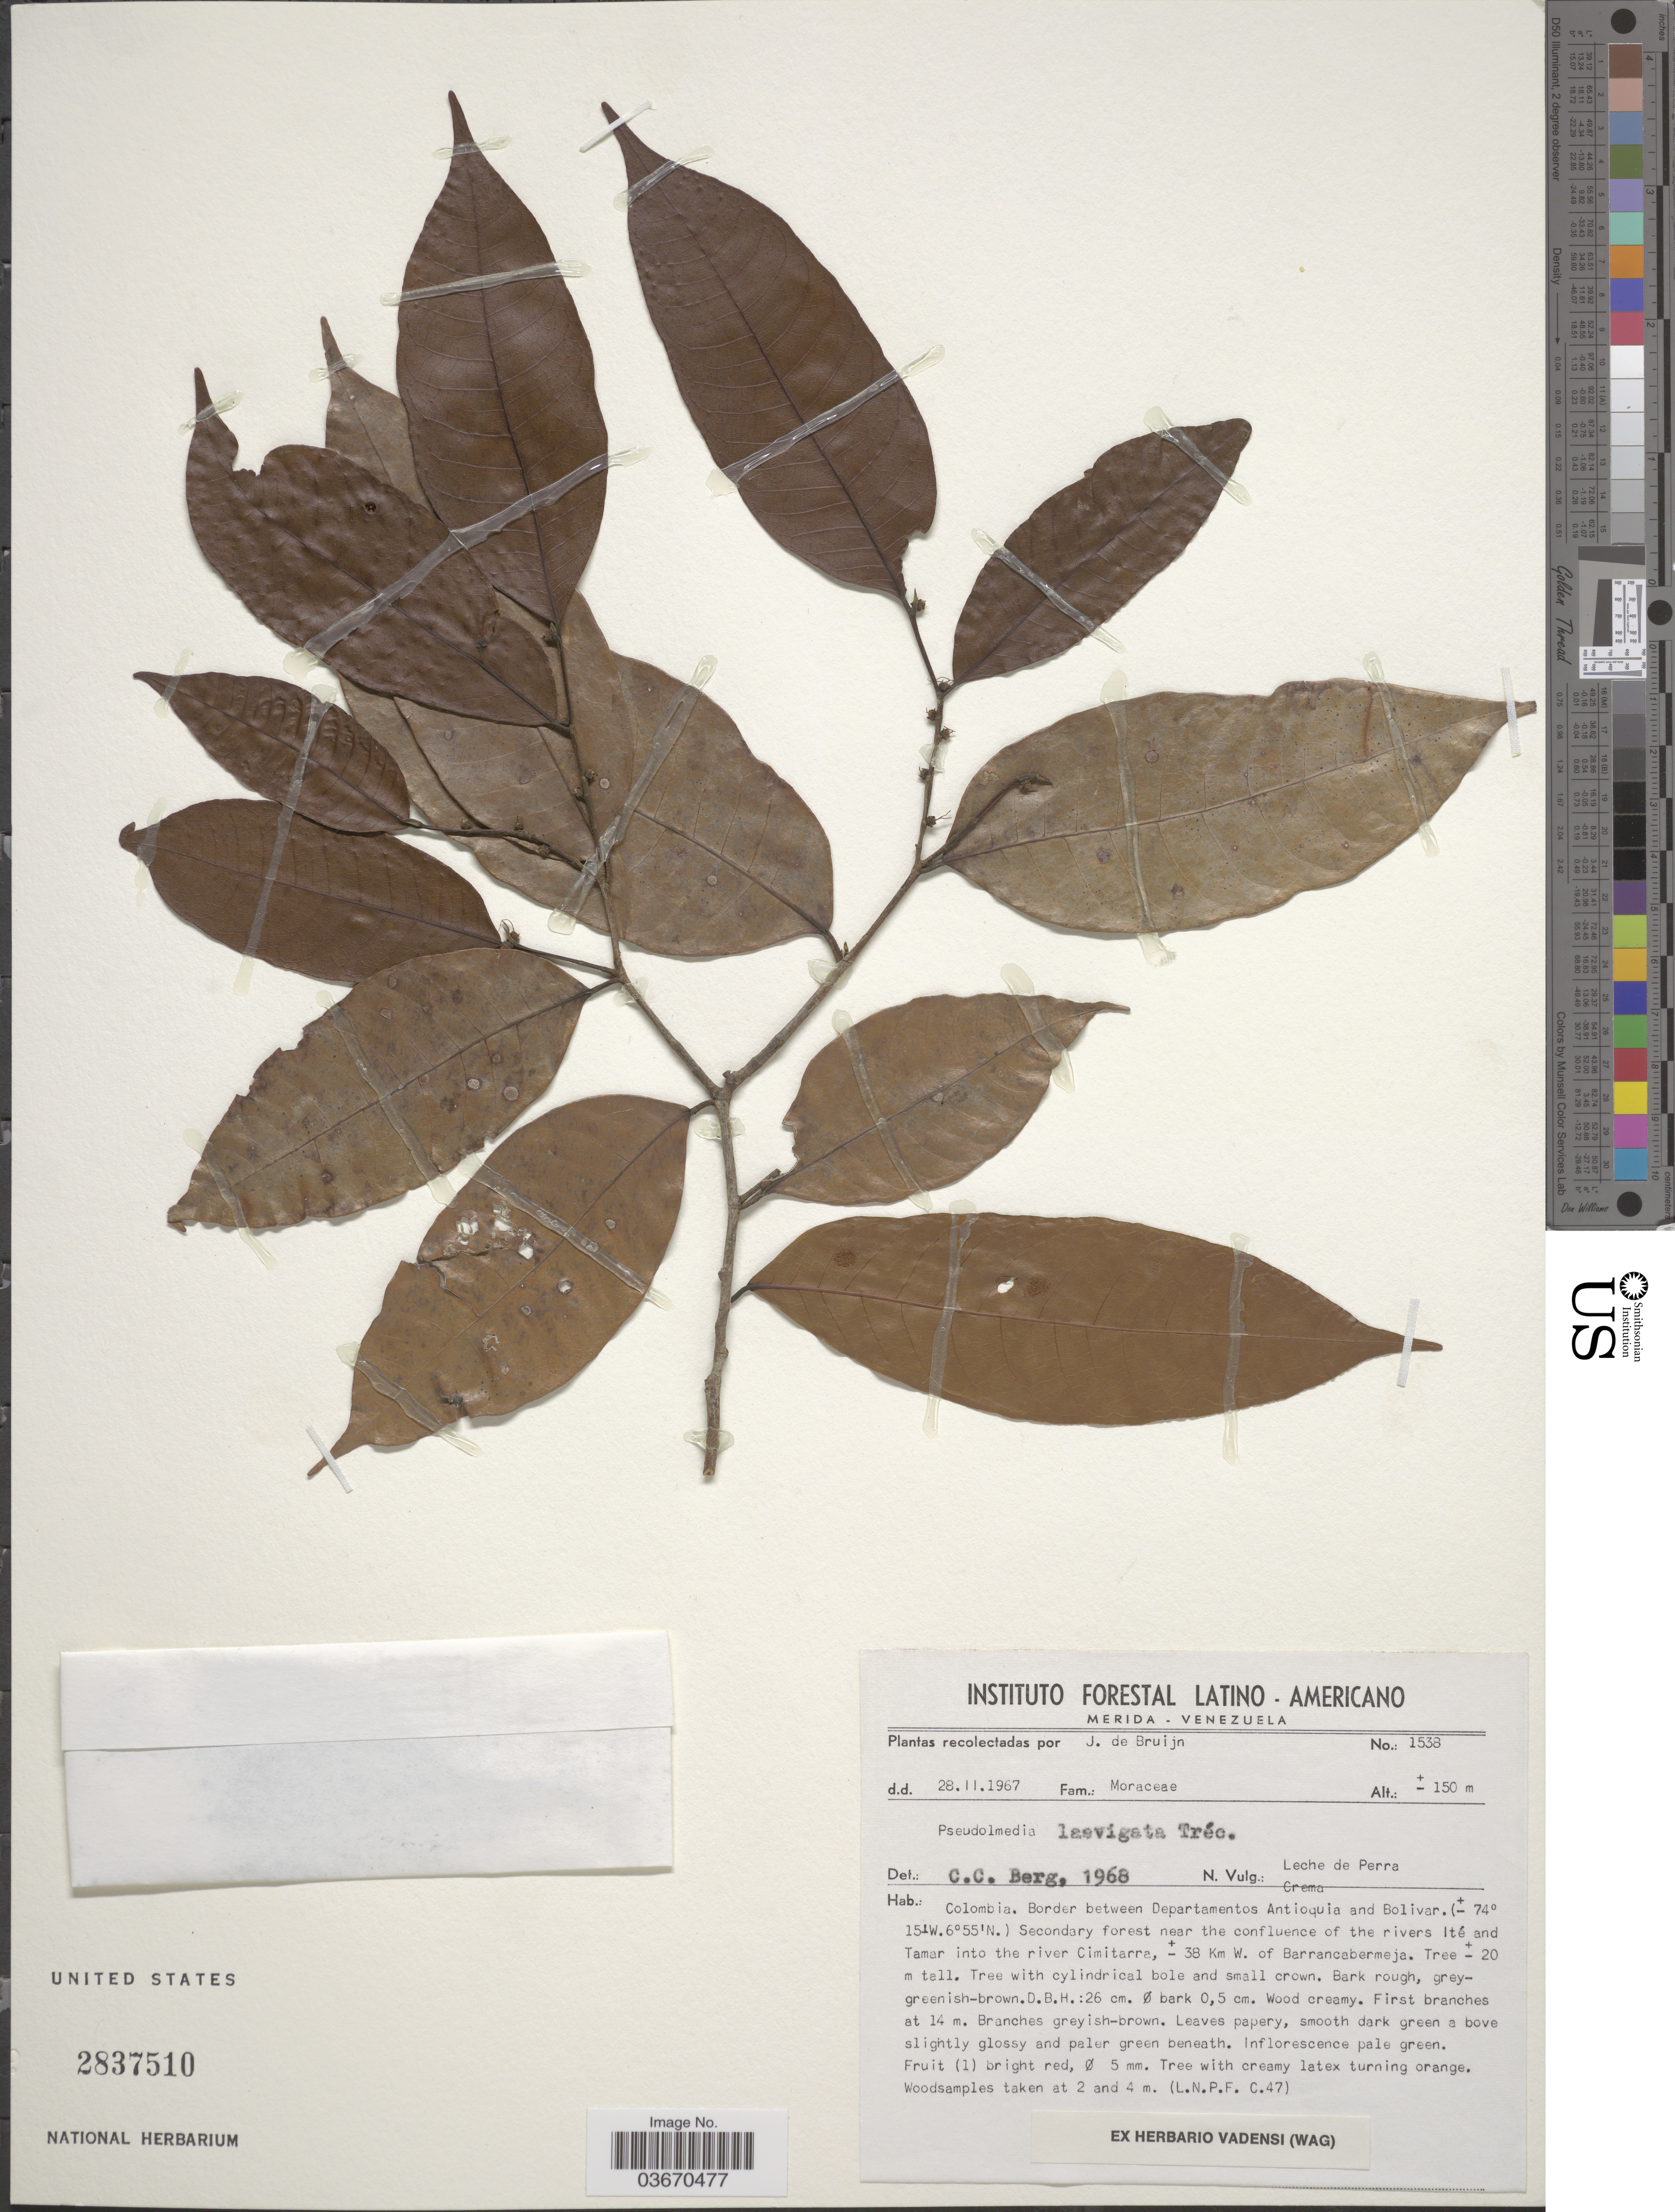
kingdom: Plantae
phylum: Tracheophyta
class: Magnoliopsida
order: Rosales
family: Moraceae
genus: Pseudolmedia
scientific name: Pseudolmedia laevigata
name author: Trécul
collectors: J. Bruijn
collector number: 1538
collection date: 1967-02-28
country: Colombia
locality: Border between Departamentos Antioquia and Bolivar. Secondary forest near the confluence of the rivers Ité and Tamar into the river Cimitarra, ± 38 Km W. of Barrancabermeja.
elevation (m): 150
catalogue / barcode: US 2837510